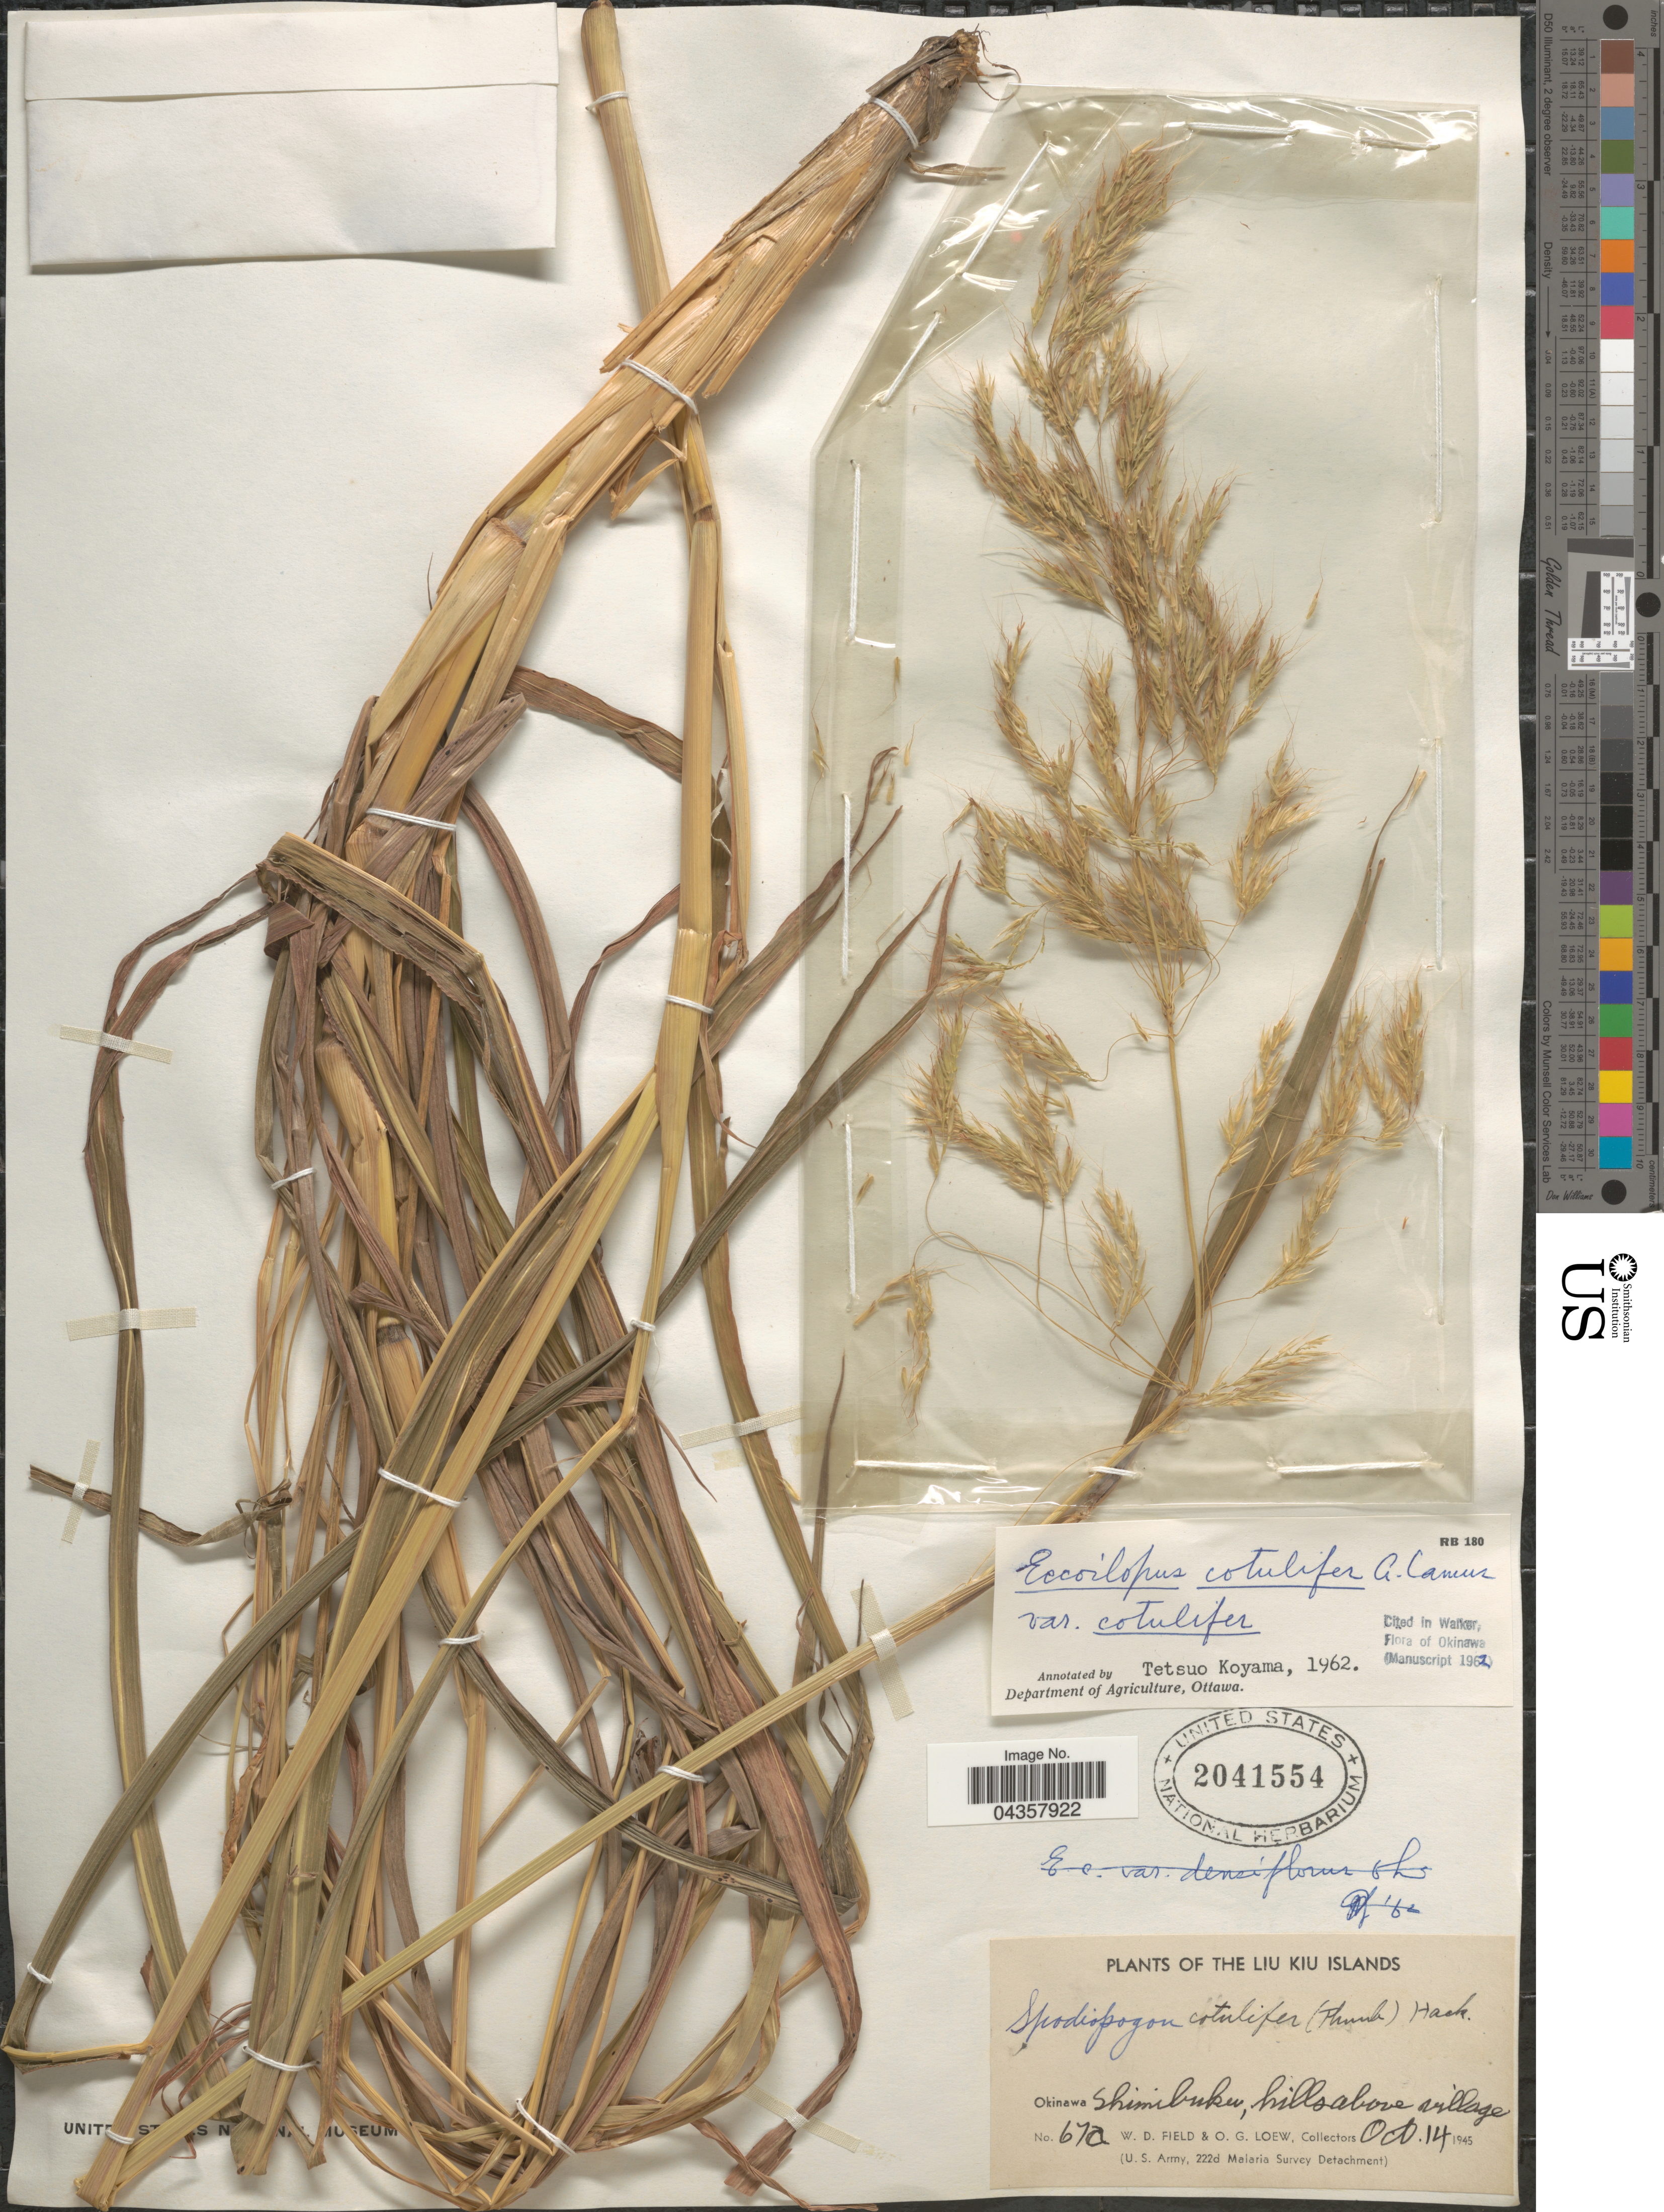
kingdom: Plantae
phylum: Tracheophyta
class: Liliopsida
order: Poales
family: Poaceae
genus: Spodiopogon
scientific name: Spodiopogon cotulifer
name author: (Thunb.) Hack.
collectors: W. D. Field & O. G. Loew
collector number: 67a*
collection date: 1945-10-14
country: Japan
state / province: Okinawa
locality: The Liu Kiu Islands. Shimibuku, hills above village. (U.S. Army, 222d Malaria Survey Detachment).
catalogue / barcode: US 2041554